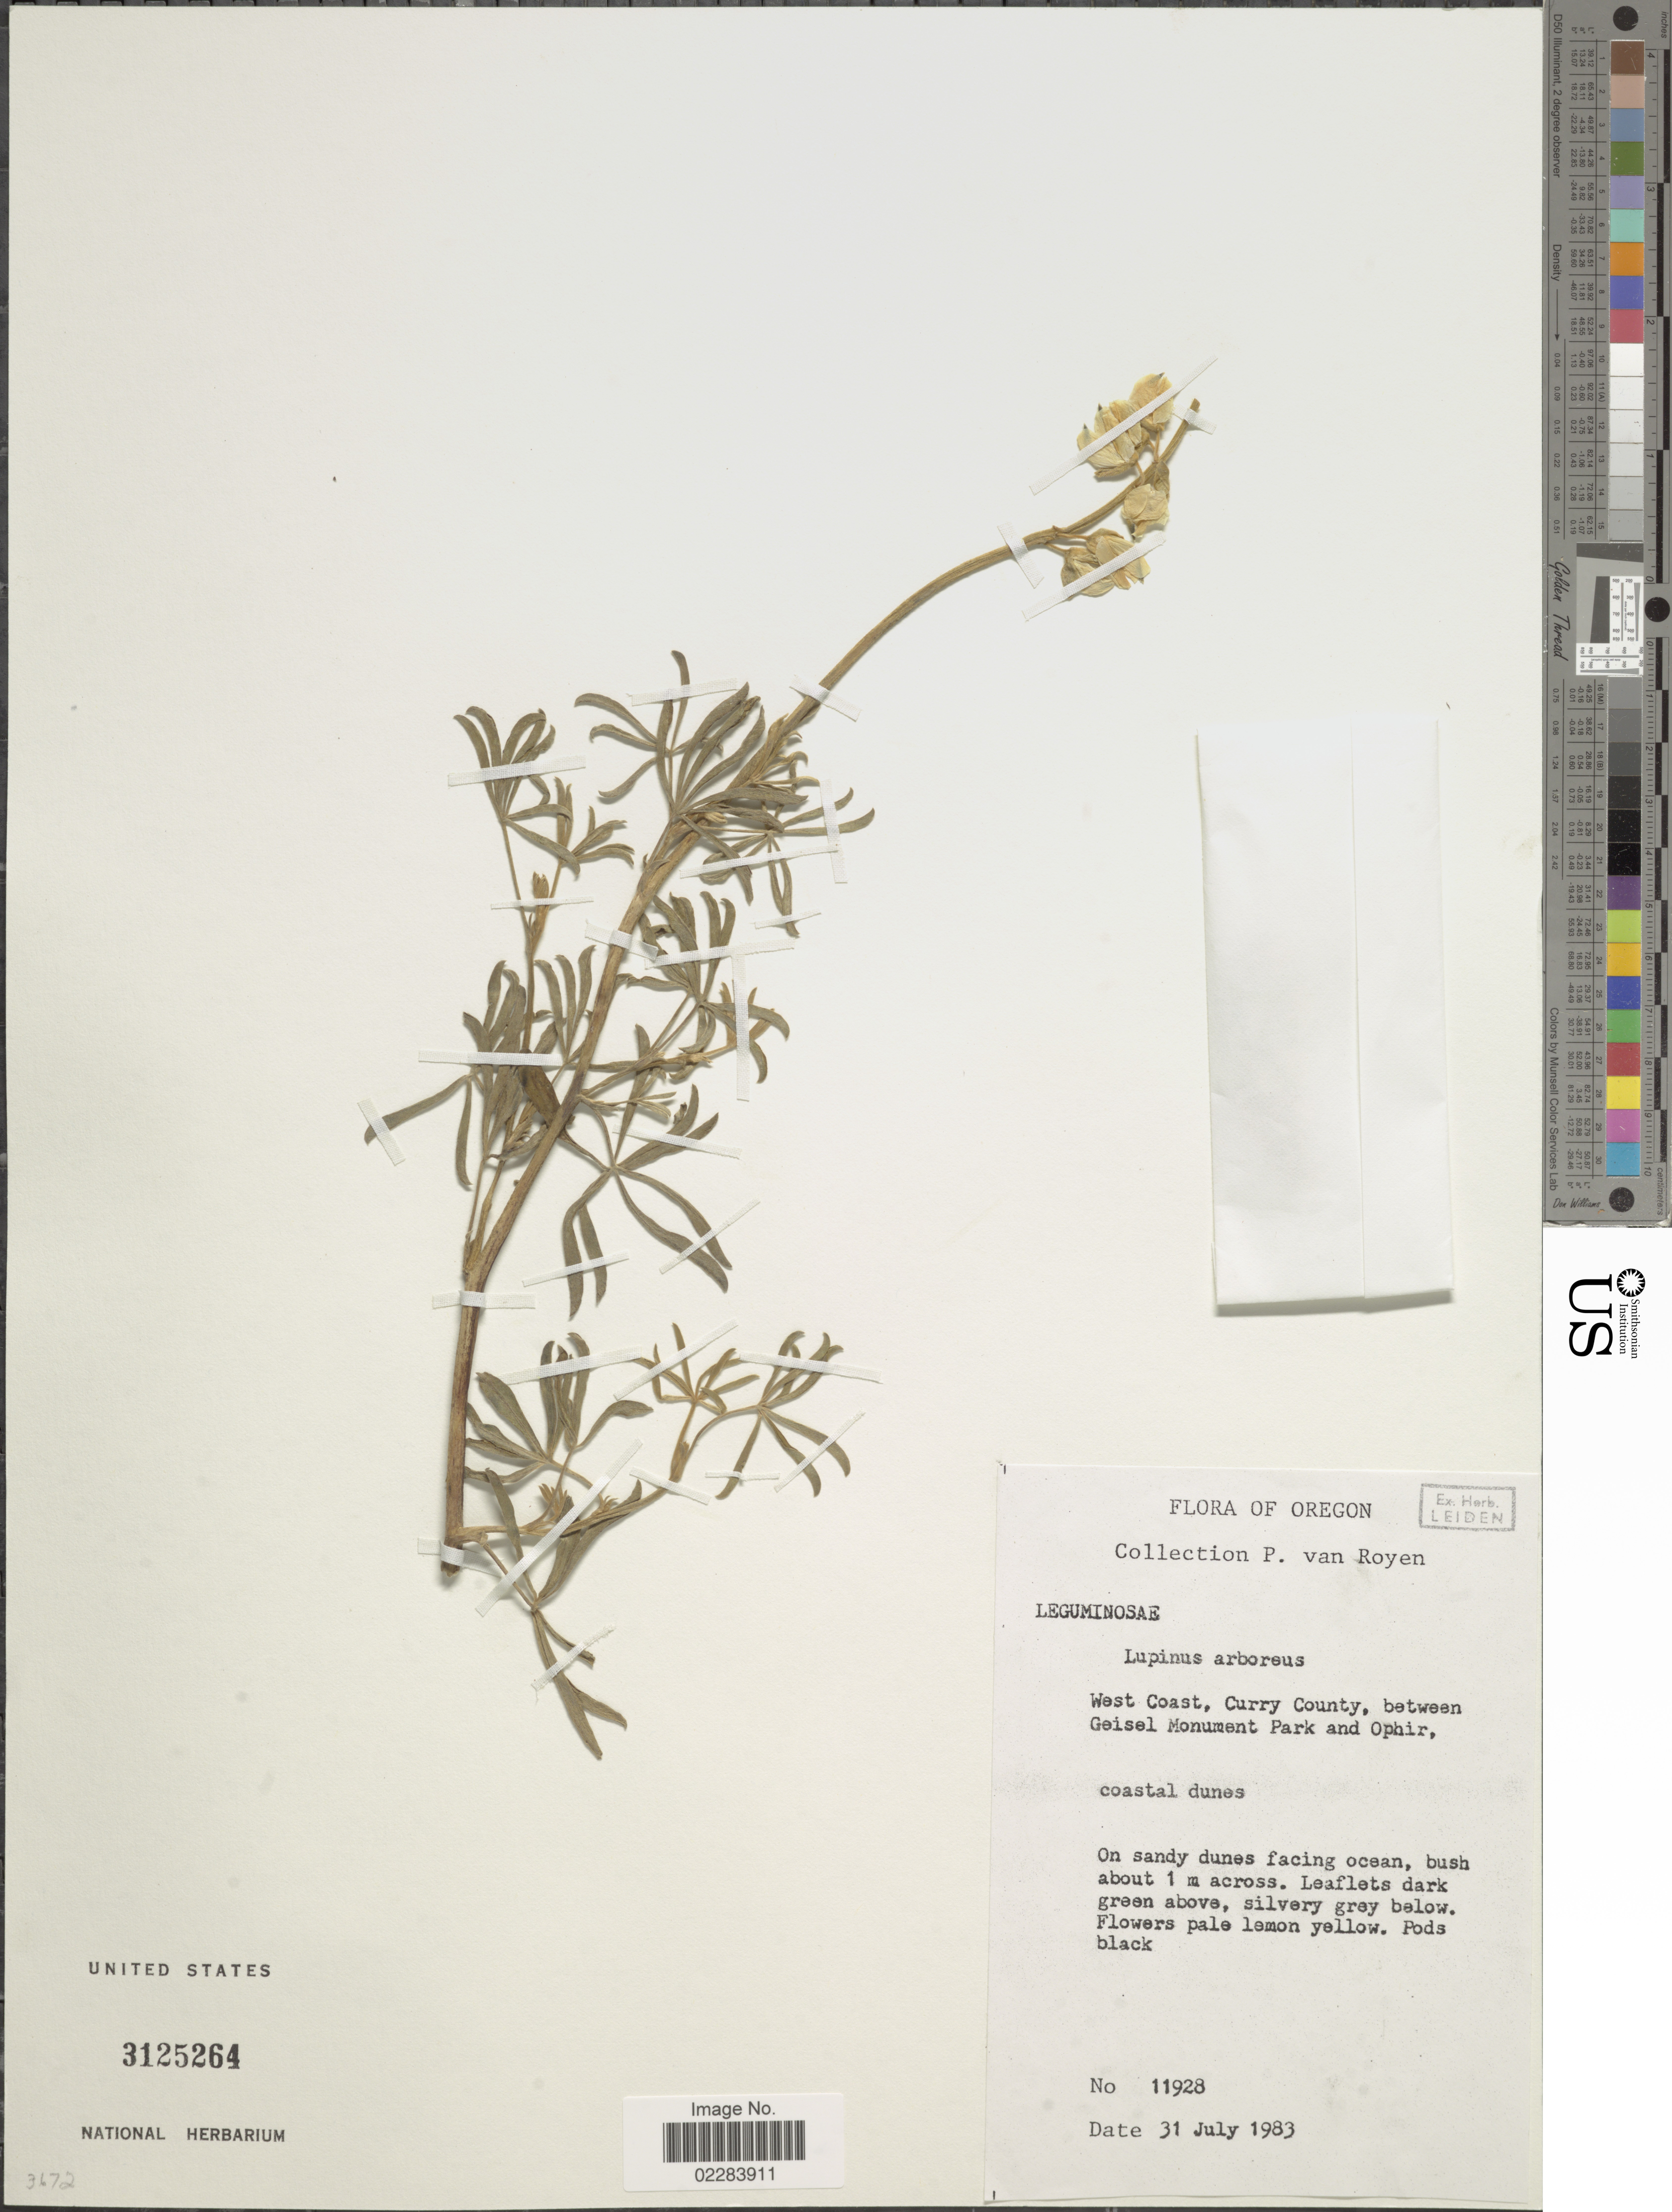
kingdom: Plantae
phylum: Tracheophyta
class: Magnoliopsida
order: Fabales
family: Fabaceae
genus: Lupinus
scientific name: Lupinus arboreus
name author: Sims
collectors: P. van Royen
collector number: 11928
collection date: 1983-07-31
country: United States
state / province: Oregon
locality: West Coast, Curry County, between Geisel Monument Park an Ophir.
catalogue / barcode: US 3125264